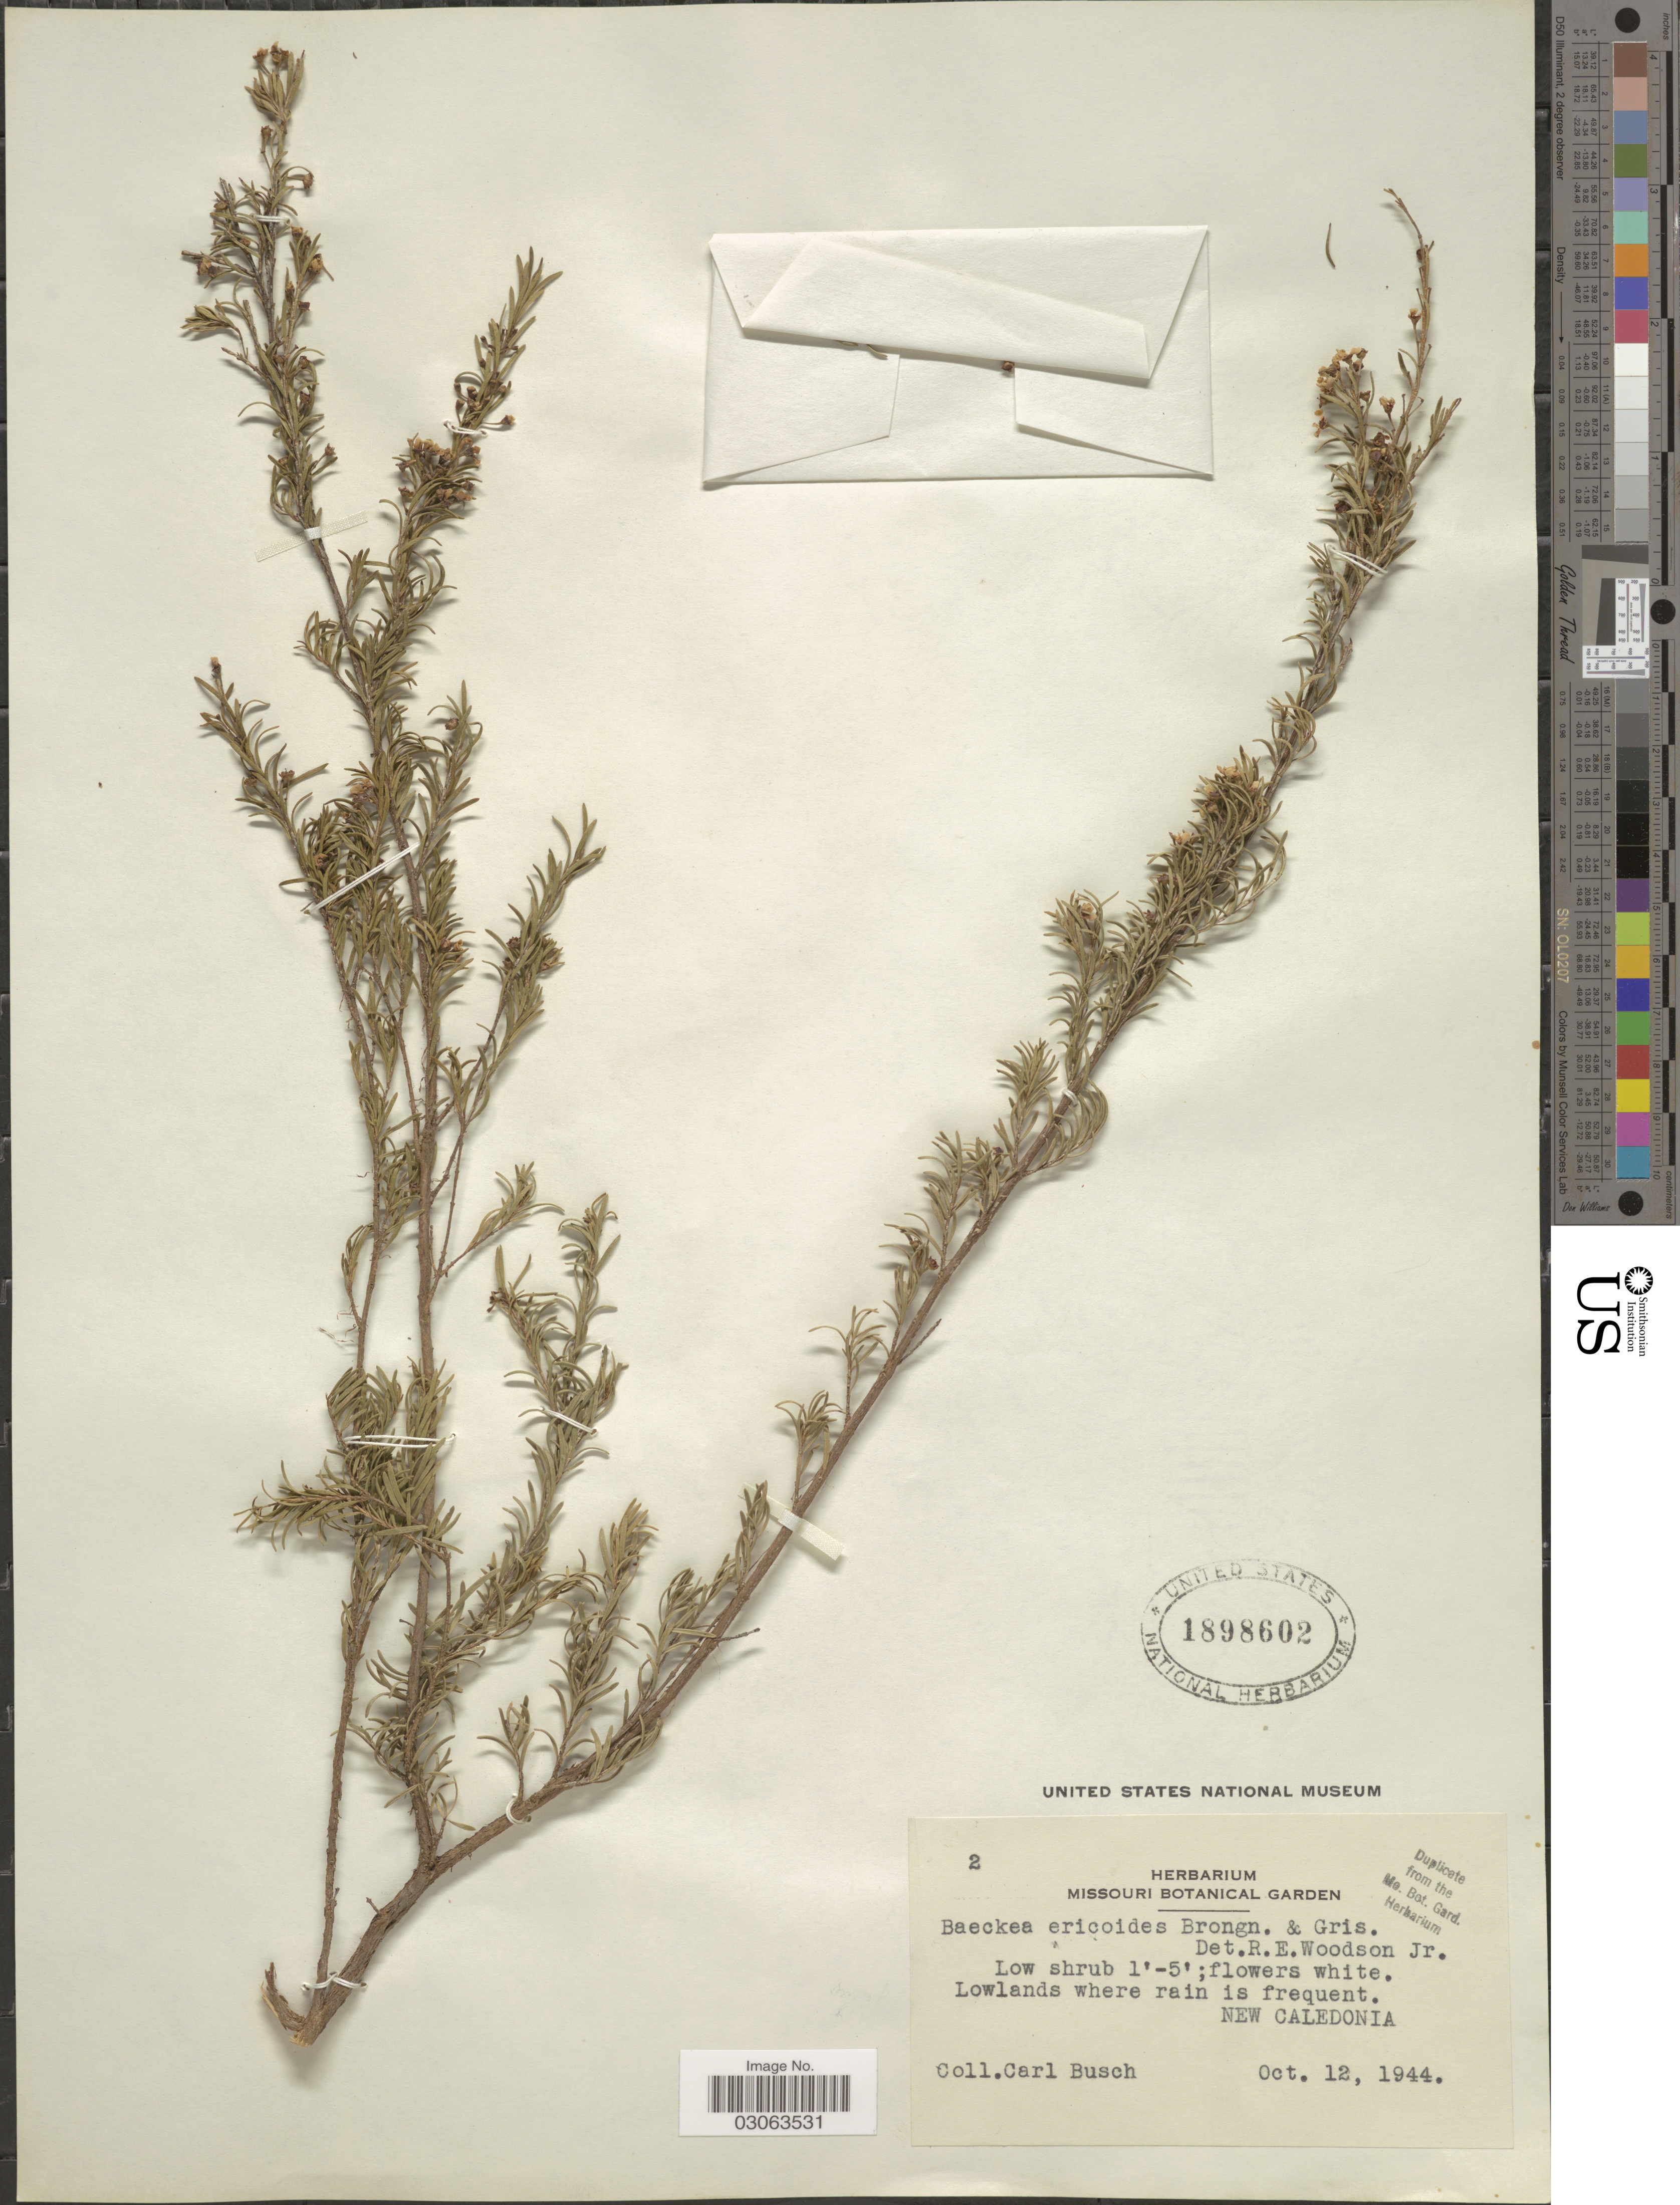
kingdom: Plantae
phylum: Tracheophyta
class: Magnoliopsida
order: Myrtales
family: Myrtaceae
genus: Sannantha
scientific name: Sannantha leratii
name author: (Schltr.) P.G. Wilson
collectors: C. Busch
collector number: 2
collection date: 1944-10-12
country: New Caledonia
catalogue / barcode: US 1898602